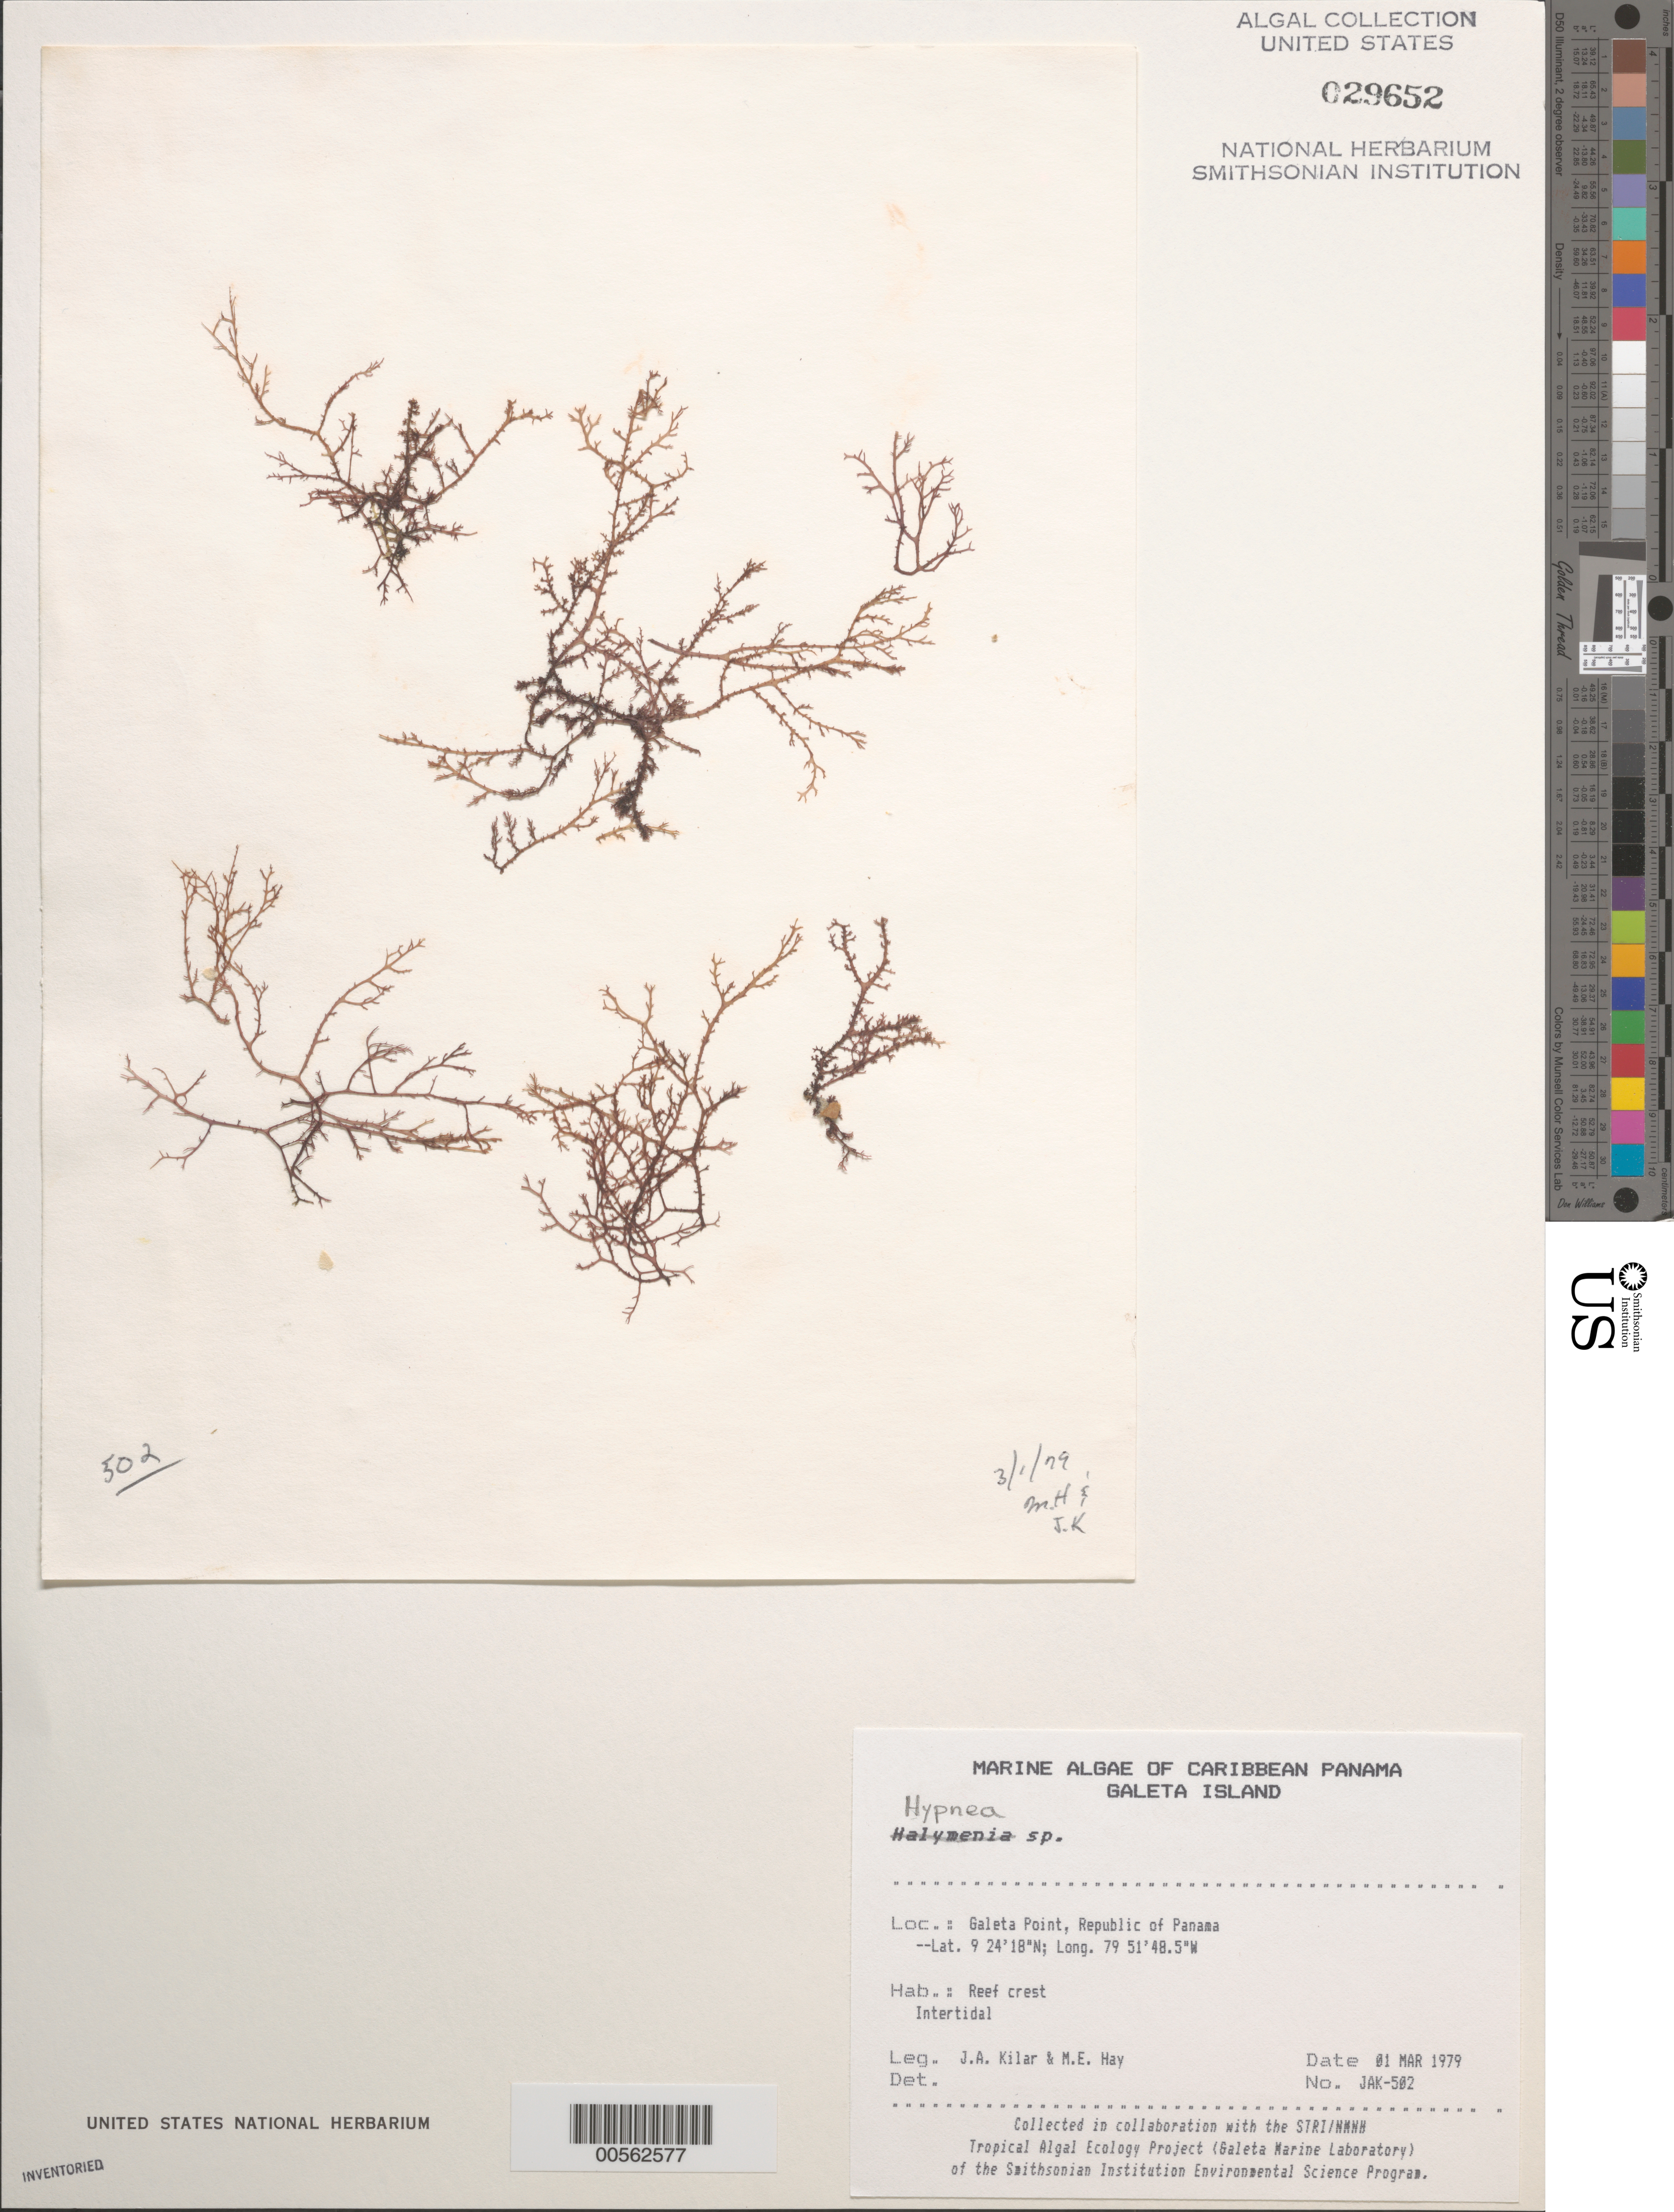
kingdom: Plantae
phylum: Rhodophyta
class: Florideophyceae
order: Gigartinales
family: Cystocloniaceae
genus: Hypnea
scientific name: Hypnea sp.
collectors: J. A. Kilar & M. E. Hay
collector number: JAK-502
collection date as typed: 01 Mar 1979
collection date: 1979-03-01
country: Panama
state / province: Colón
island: Galeta Island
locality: Galeta Point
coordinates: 9 24' 18" N, 79 51' 48.5" W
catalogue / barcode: US 29652